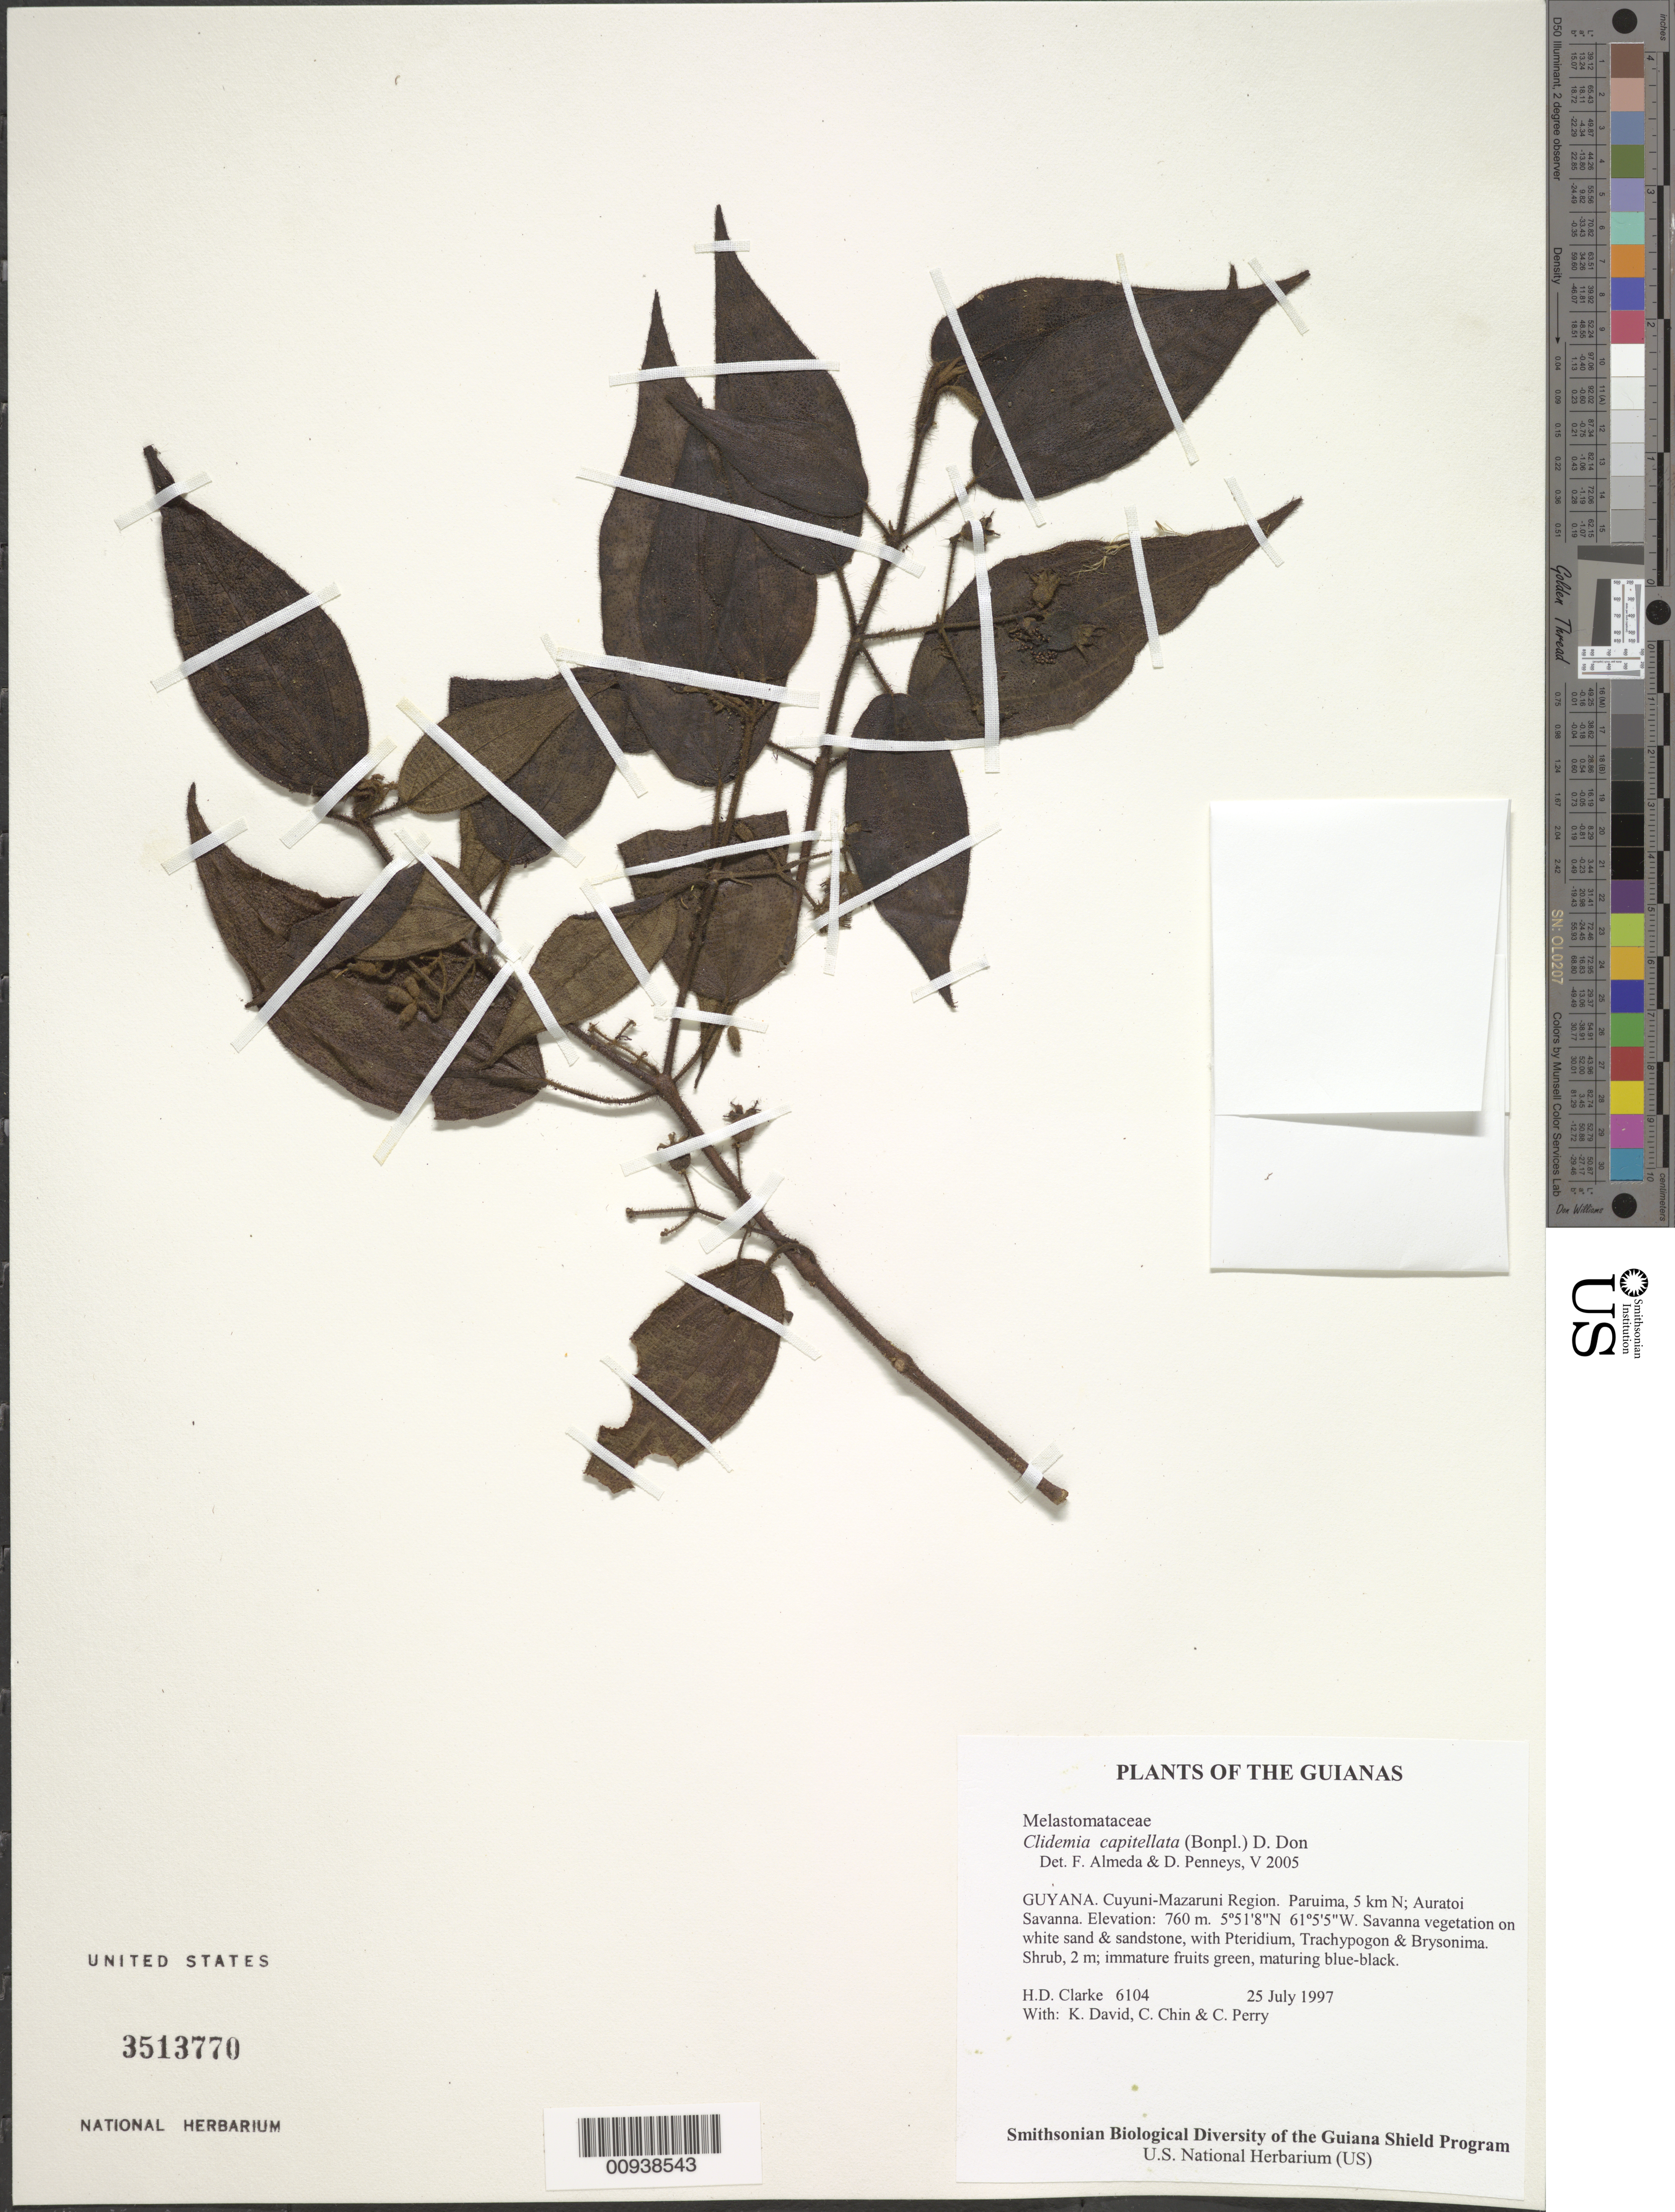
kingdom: Plantae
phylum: Tracheophyta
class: Magnoliopsida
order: Myrtales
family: Melastomataceae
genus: Clidemia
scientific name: Clidemia capitellata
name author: (Bonpl.) D. Don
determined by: Almeda, F.; Penneys, D. S.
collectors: H. D. Clarke, K. David, C. Chin & C. Perry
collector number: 6104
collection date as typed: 25 July 1997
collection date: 1997-07-25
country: Guyana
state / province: Cuyuni-Mazaruni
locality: Paruima, 5 km N; Auratoi Savanna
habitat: Savanna vegetation on white sand & sandstone, with Pteridium, Trachypogon & Brysonima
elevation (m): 760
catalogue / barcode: US 3513770